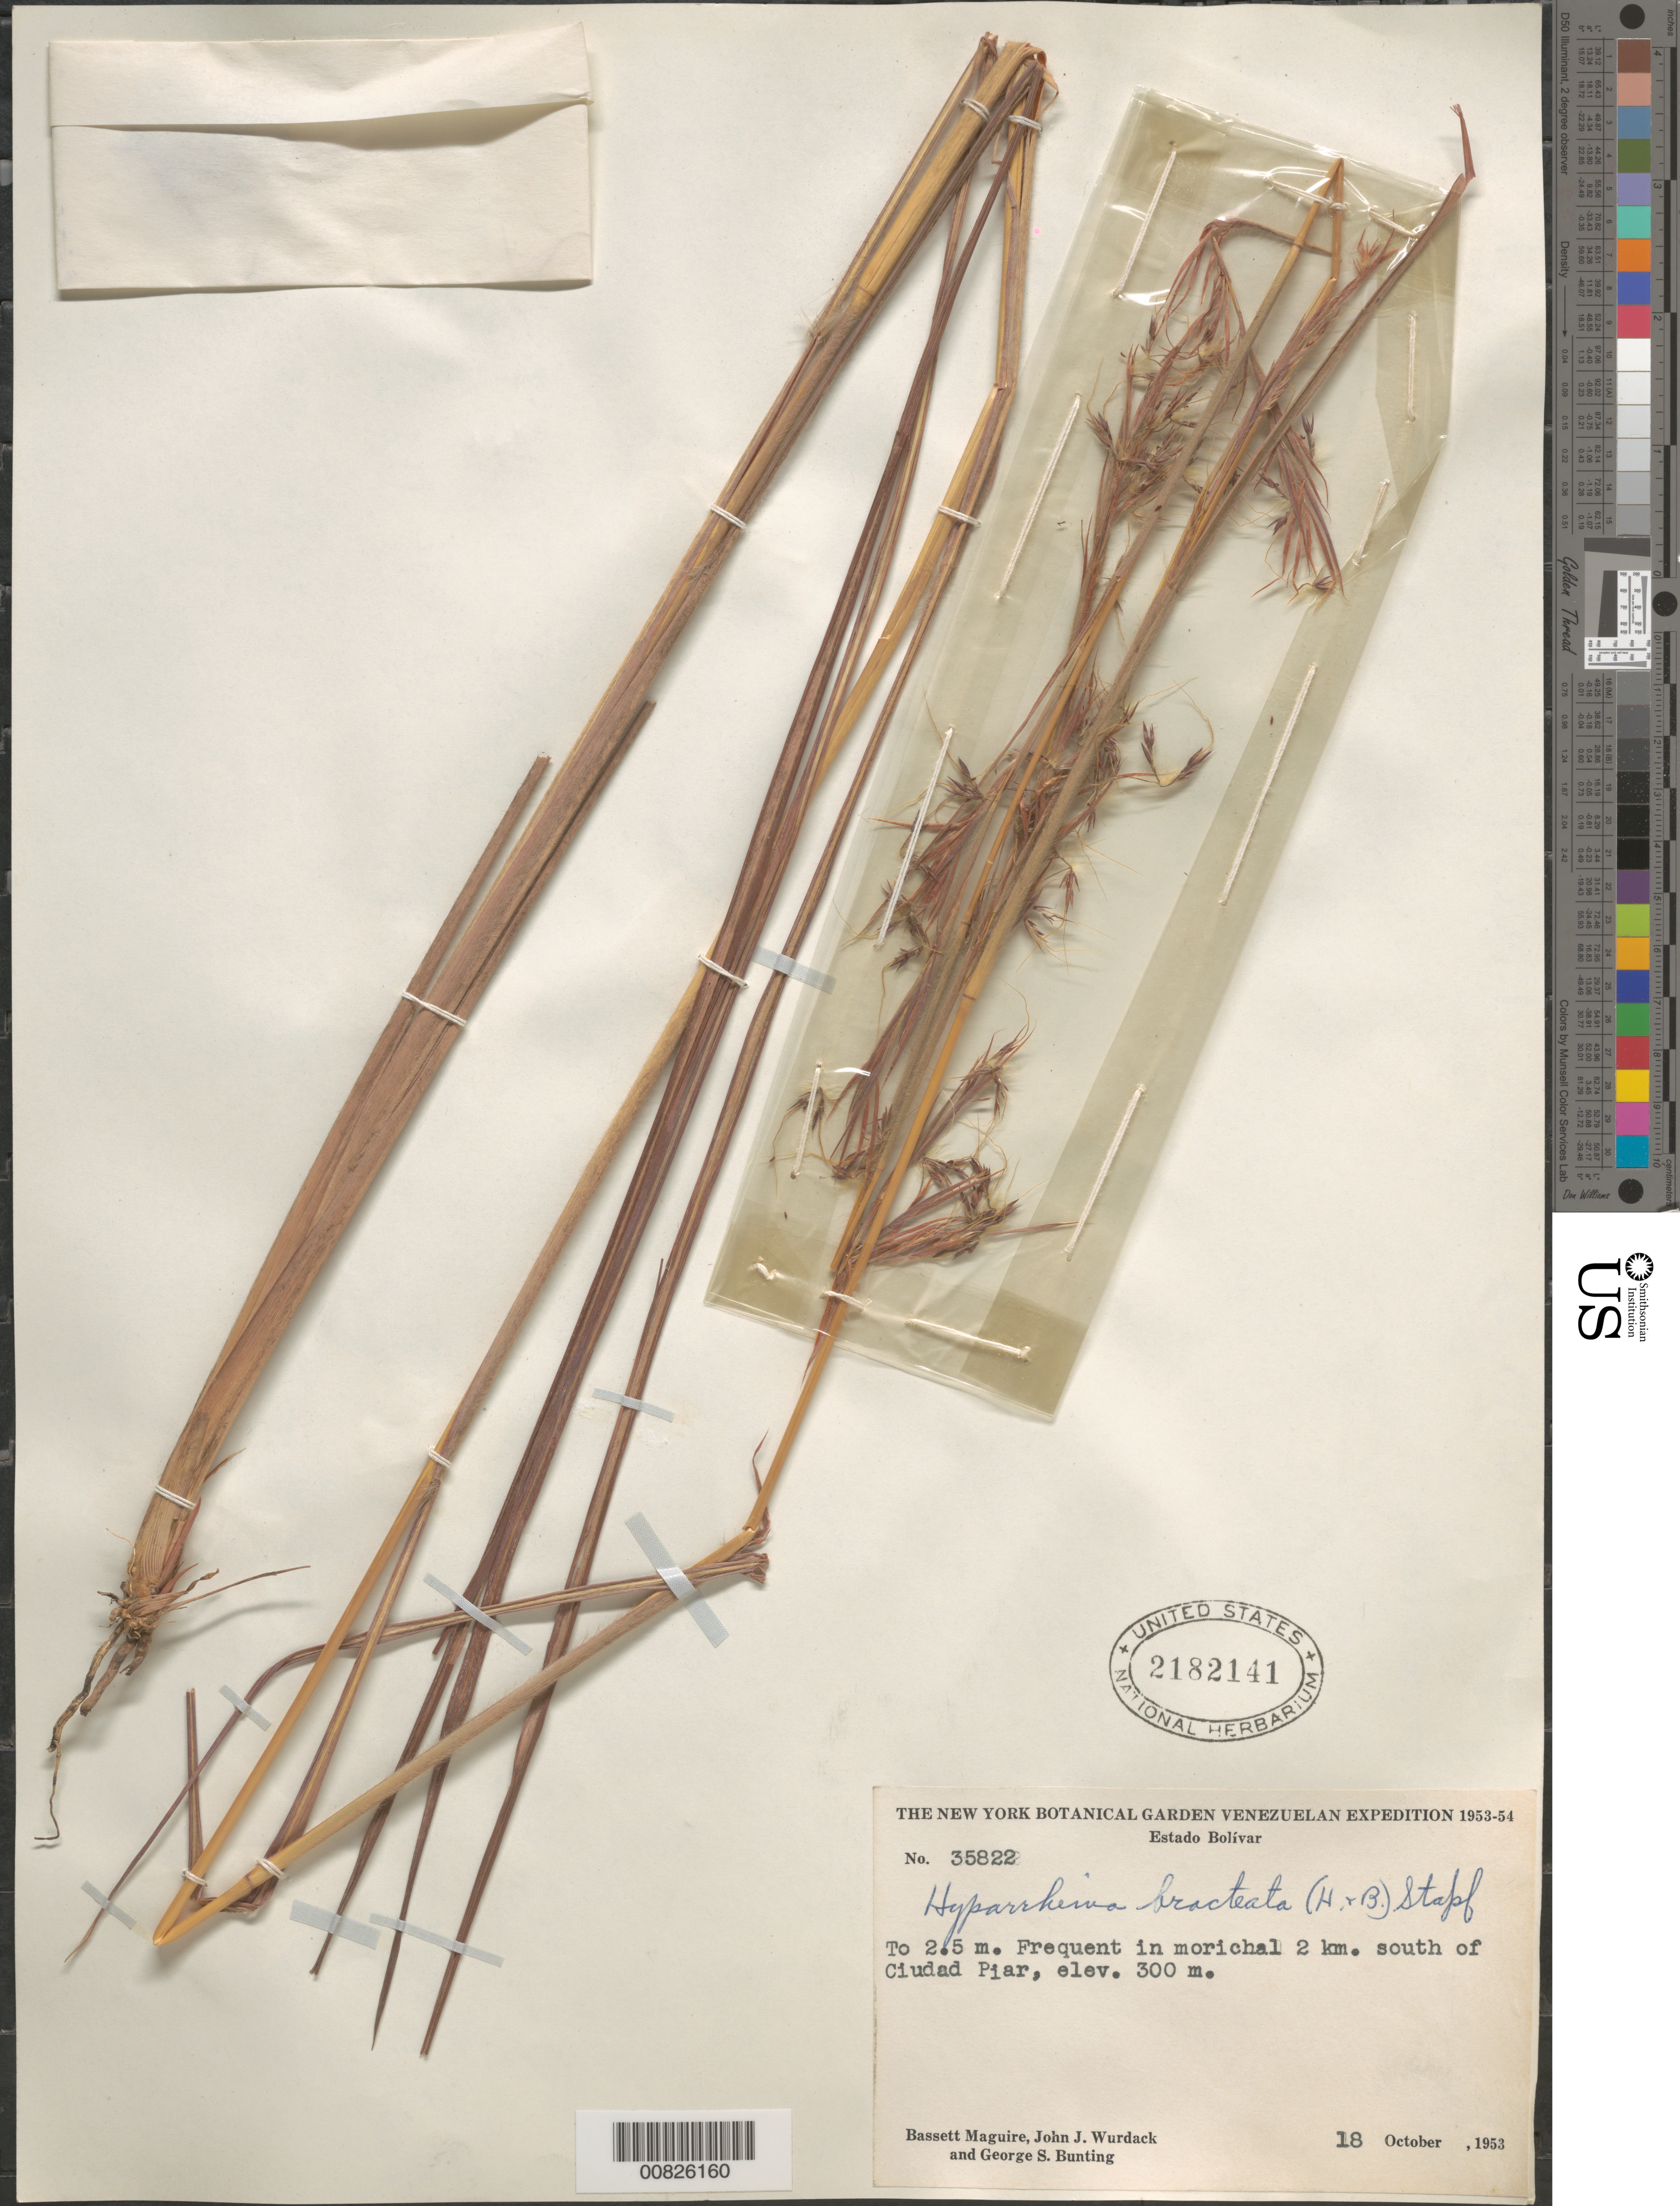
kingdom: Plantae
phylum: Tracheophyta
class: Liliopsida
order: Poales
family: Poaceae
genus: Hyparrhenia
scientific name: Hyparrhenia bracteata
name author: (Willd.) Stapf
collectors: B. Maguire, J. J. Wurdack & G. S. Bunting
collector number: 35822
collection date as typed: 18-Oct-53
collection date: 1953-10-18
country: Venezuela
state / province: Bolívar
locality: Ciudad Piar, 2 km S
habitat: Morichal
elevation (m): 300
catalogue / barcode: US 2182141